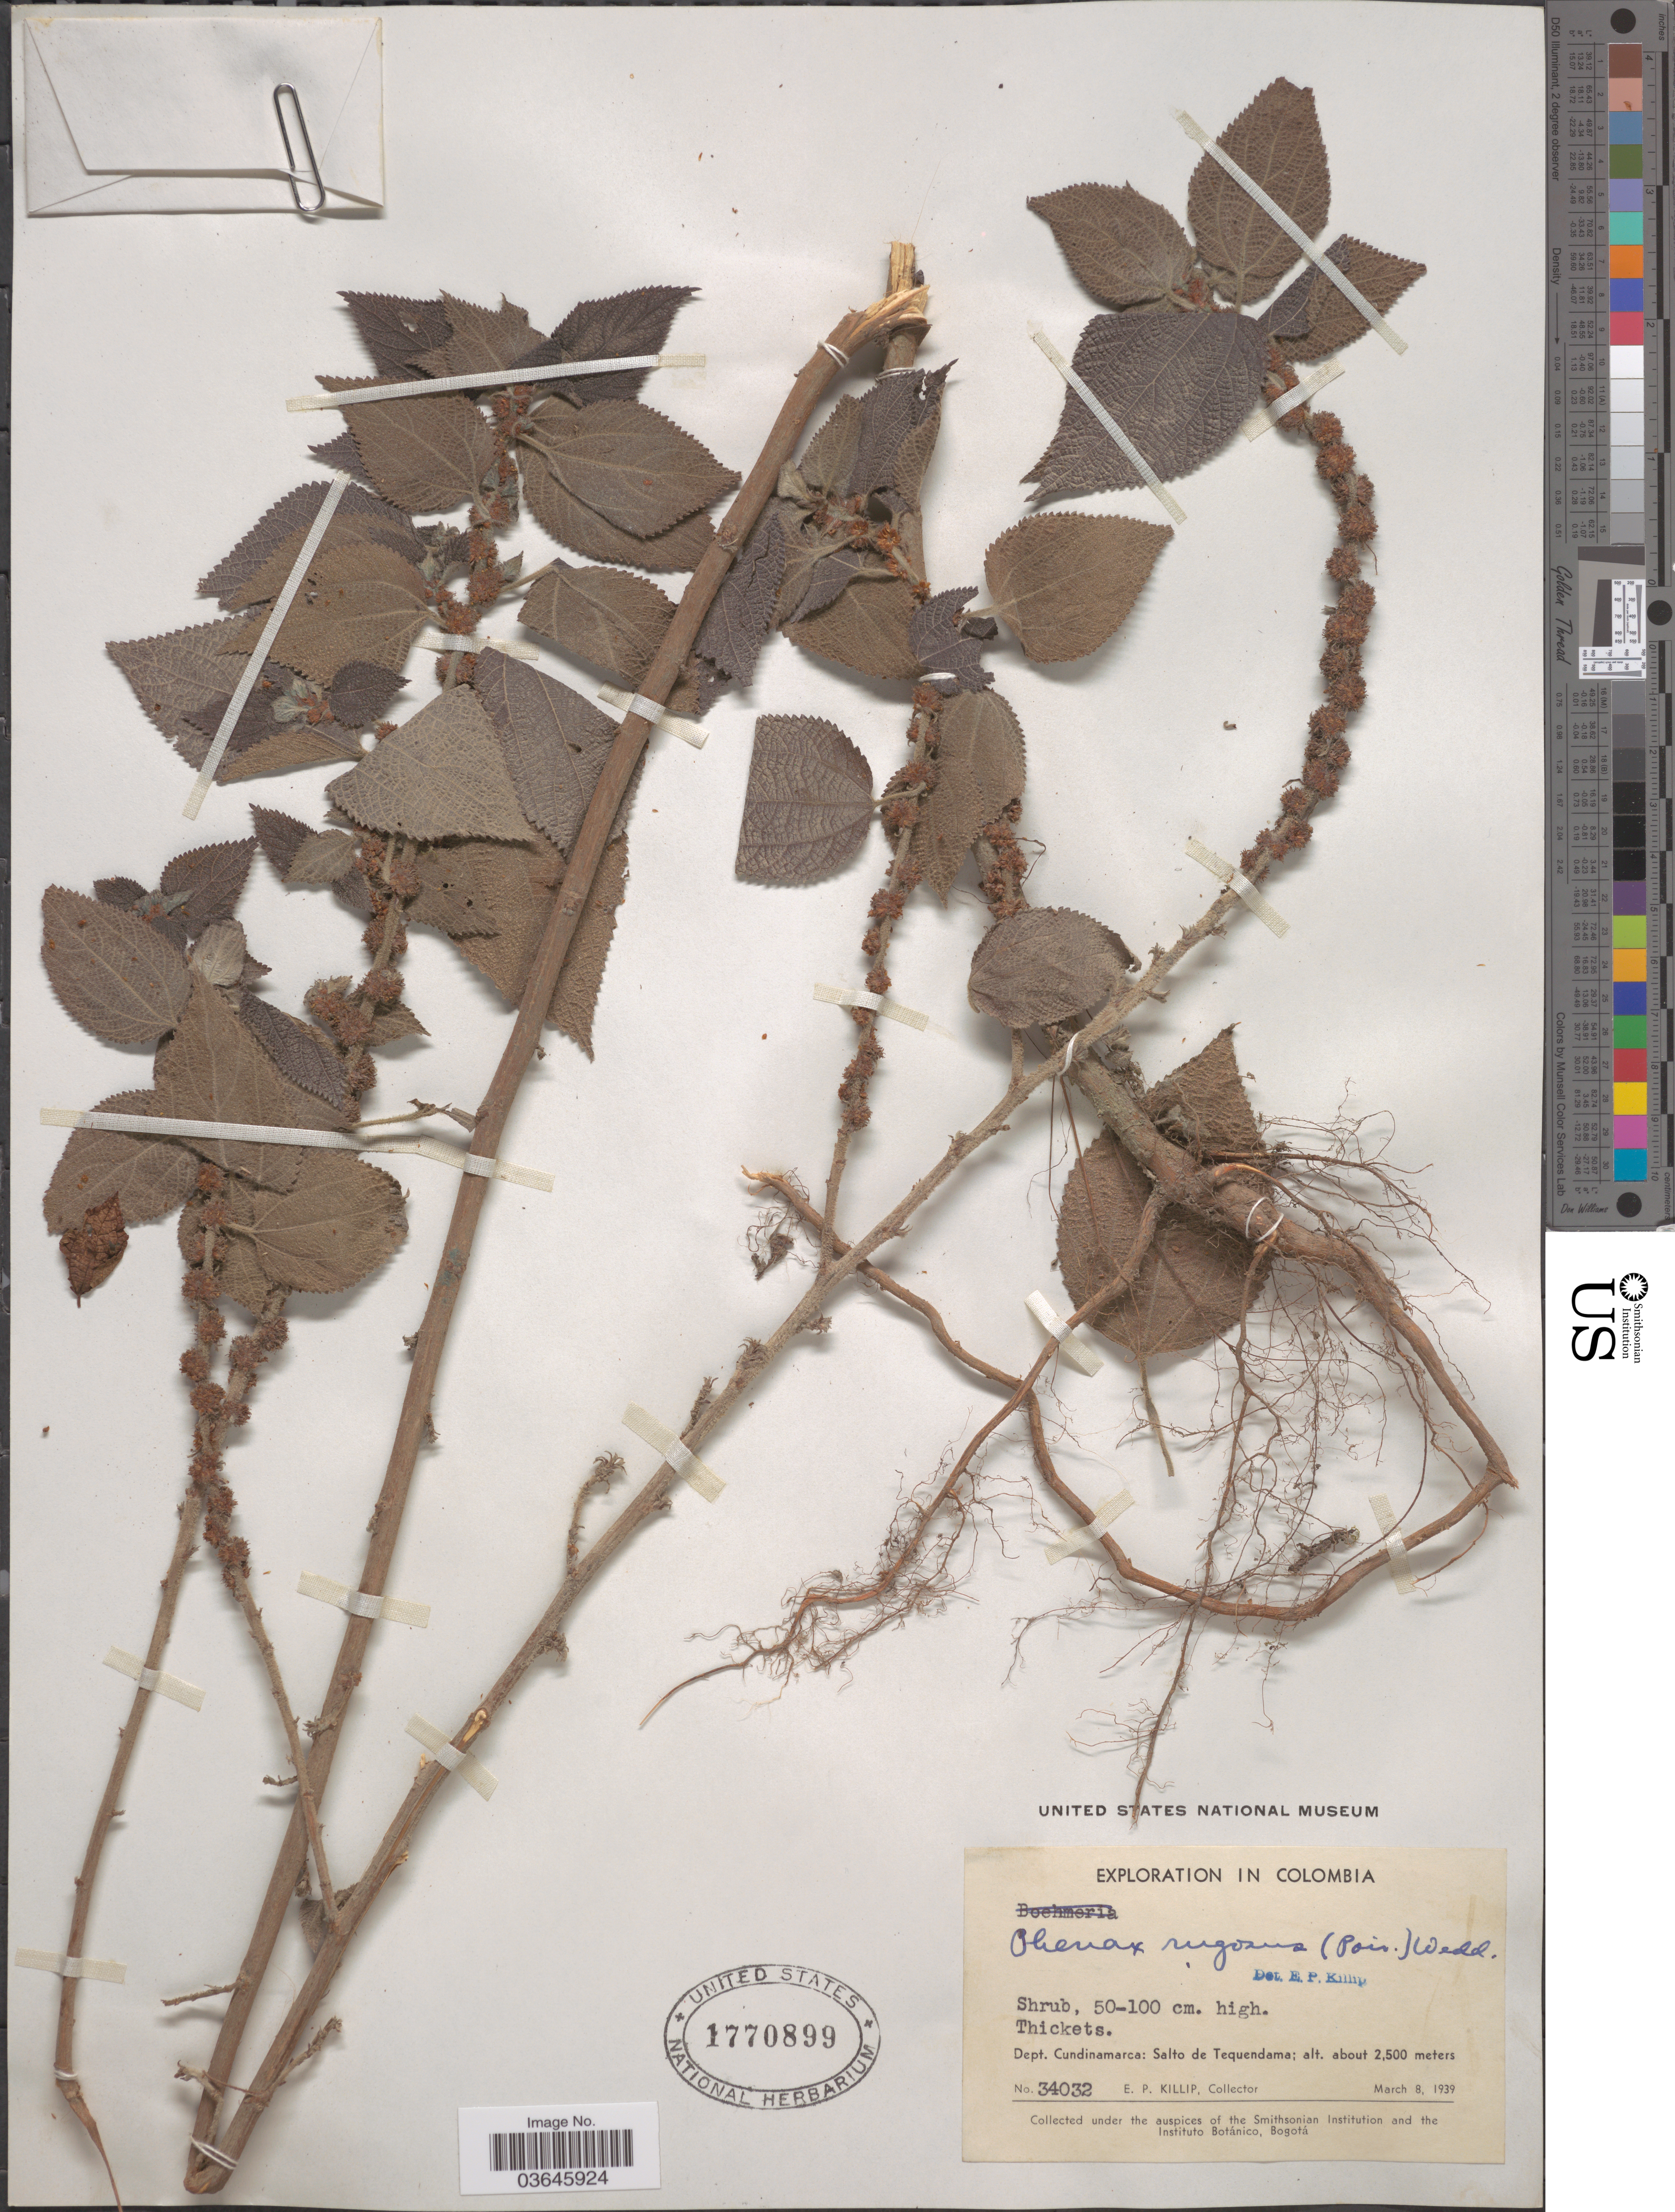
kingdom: Plantae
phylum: Tracheophyta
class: Magnoliopsida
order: Rosales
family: Urticaceae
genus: Phenax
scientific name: Phenax rugosus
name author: (Poir.) Wedd.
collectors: E. P. Killip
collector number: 34032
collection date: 1939-03-08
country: Colombia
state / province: Cundinamarca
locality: Dept. Cundinamarca: Salto de Tequendama.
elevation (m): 2500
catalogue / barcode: US 1770899